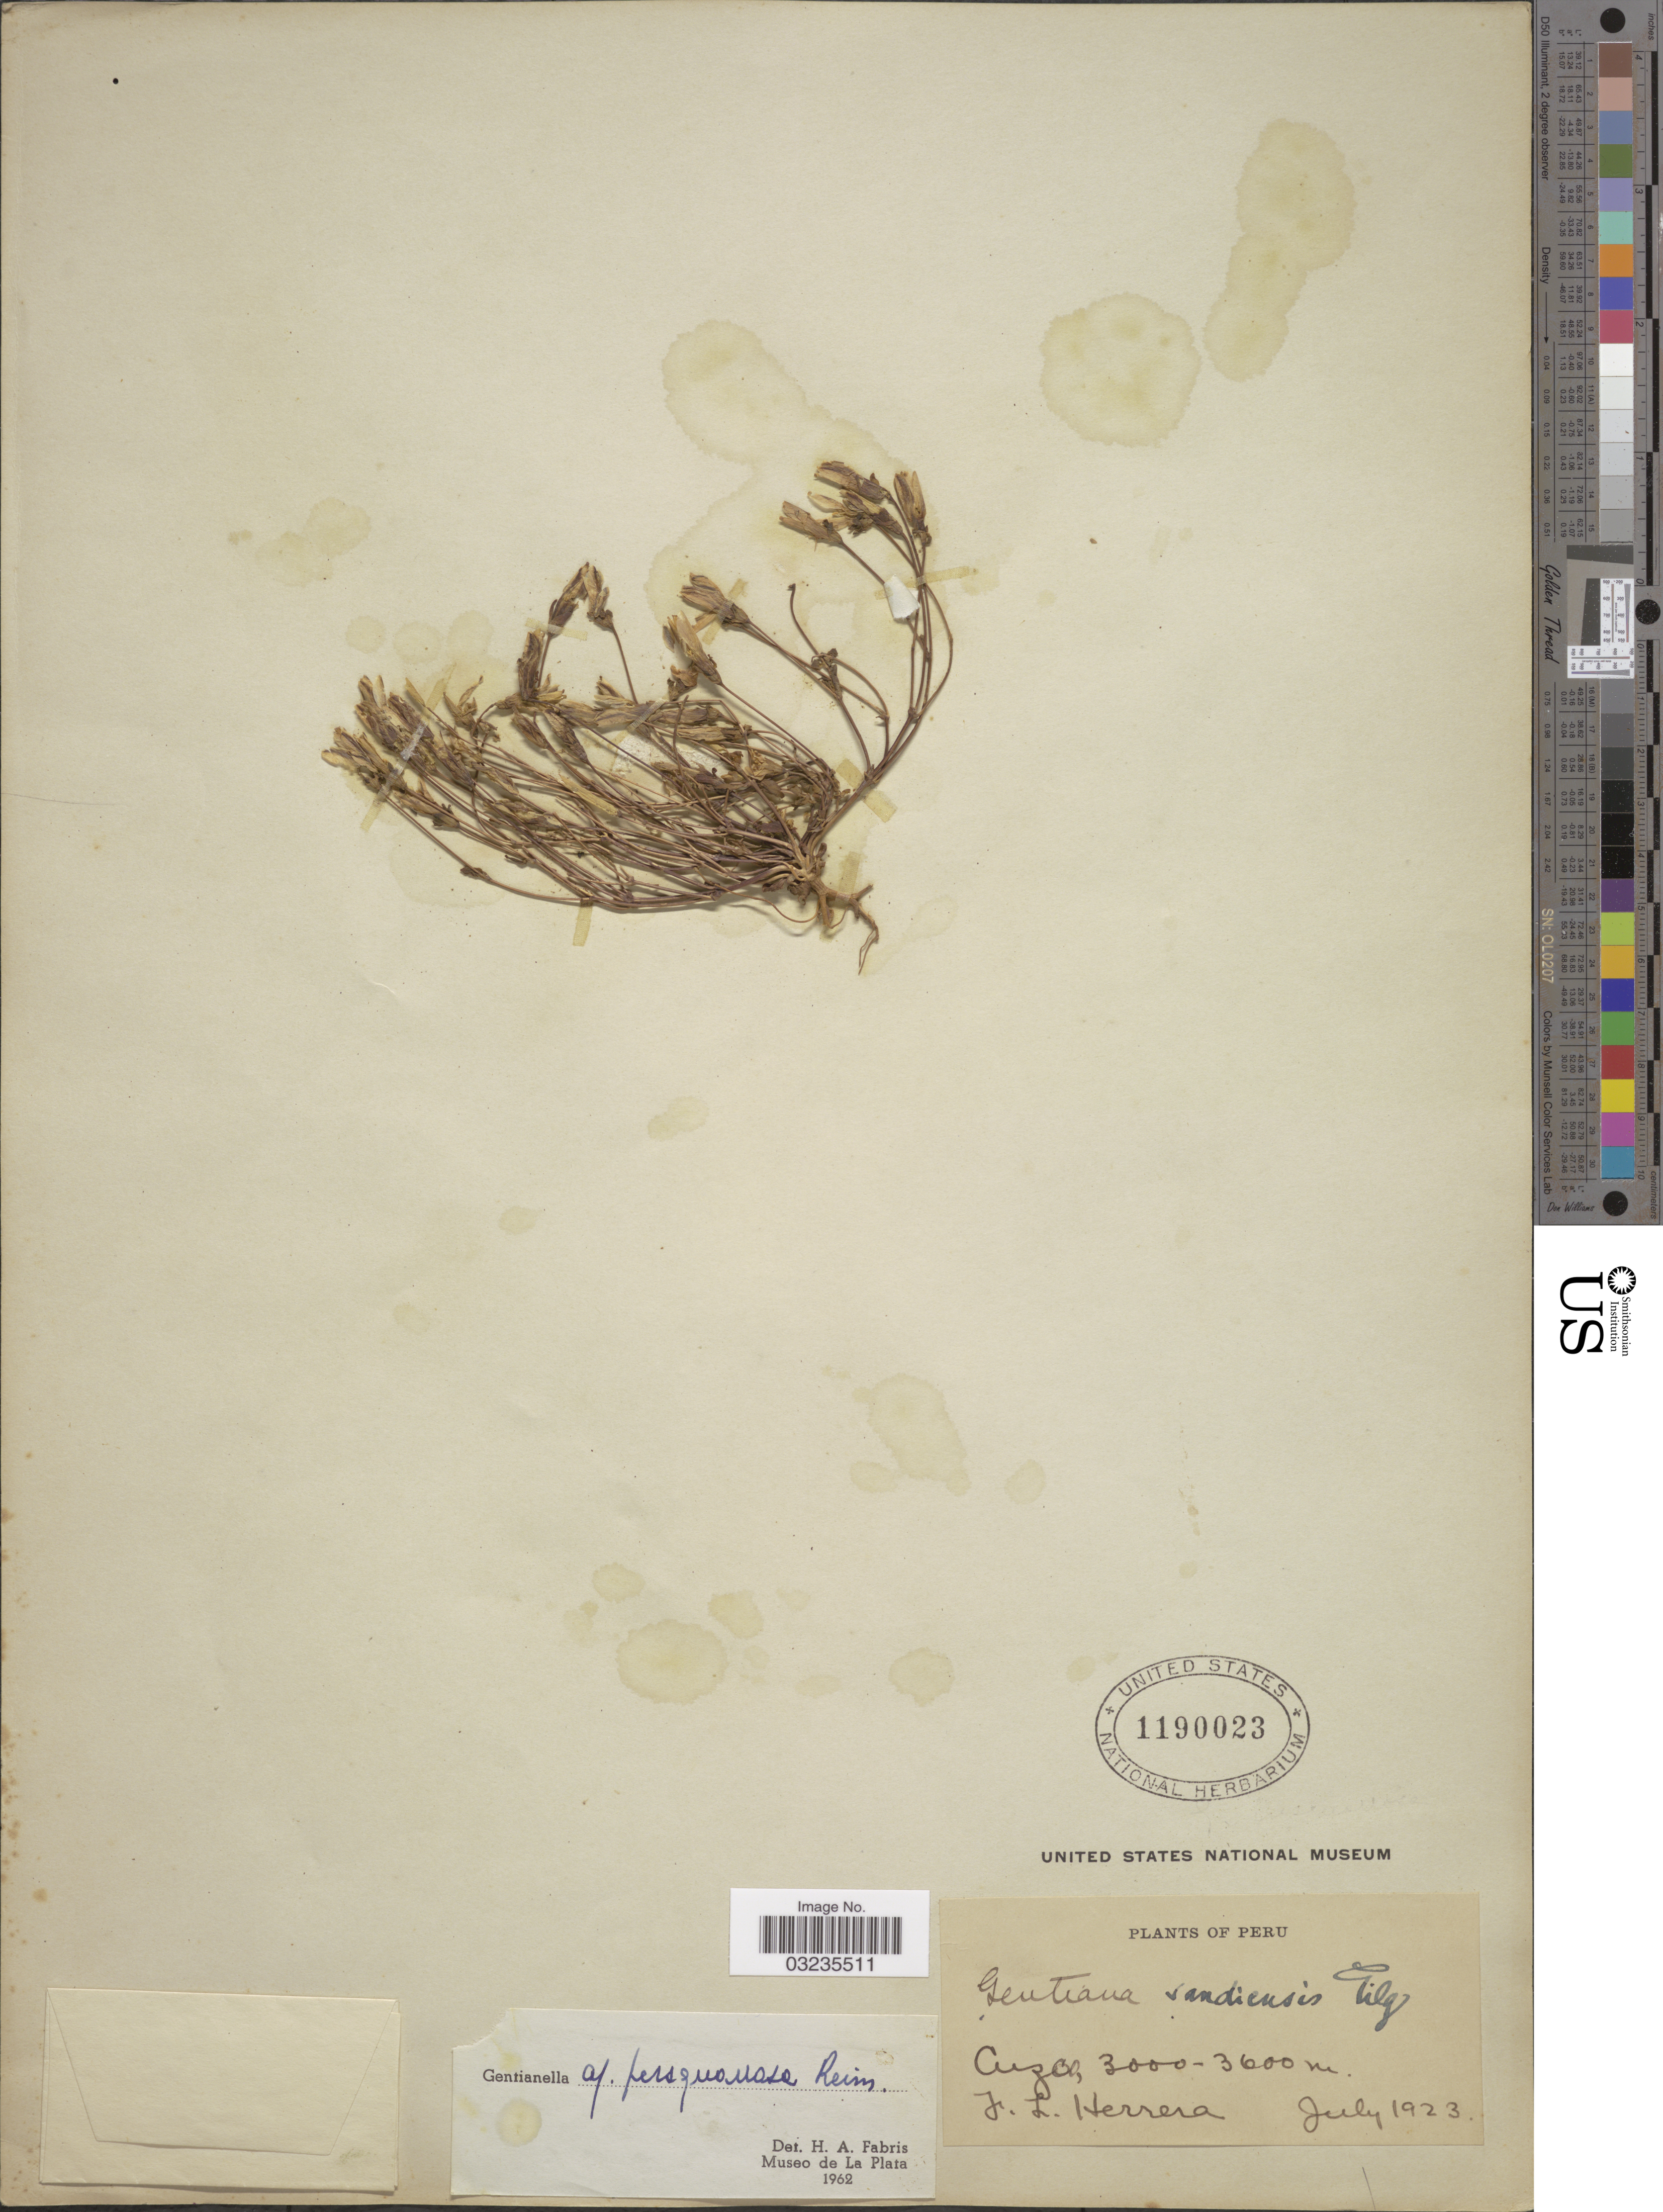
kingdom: Plantae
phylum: Tracheophyta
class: Magnoliopsida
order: Gentianales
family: Gentianaceae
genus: Gentiana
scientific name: Gentiana persquarrosa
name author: Reimers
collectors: F. L. Herrera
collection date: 1923-07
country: Peru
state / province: Cusco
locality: Cuzco.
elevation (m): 3000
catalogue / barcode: US 1190023